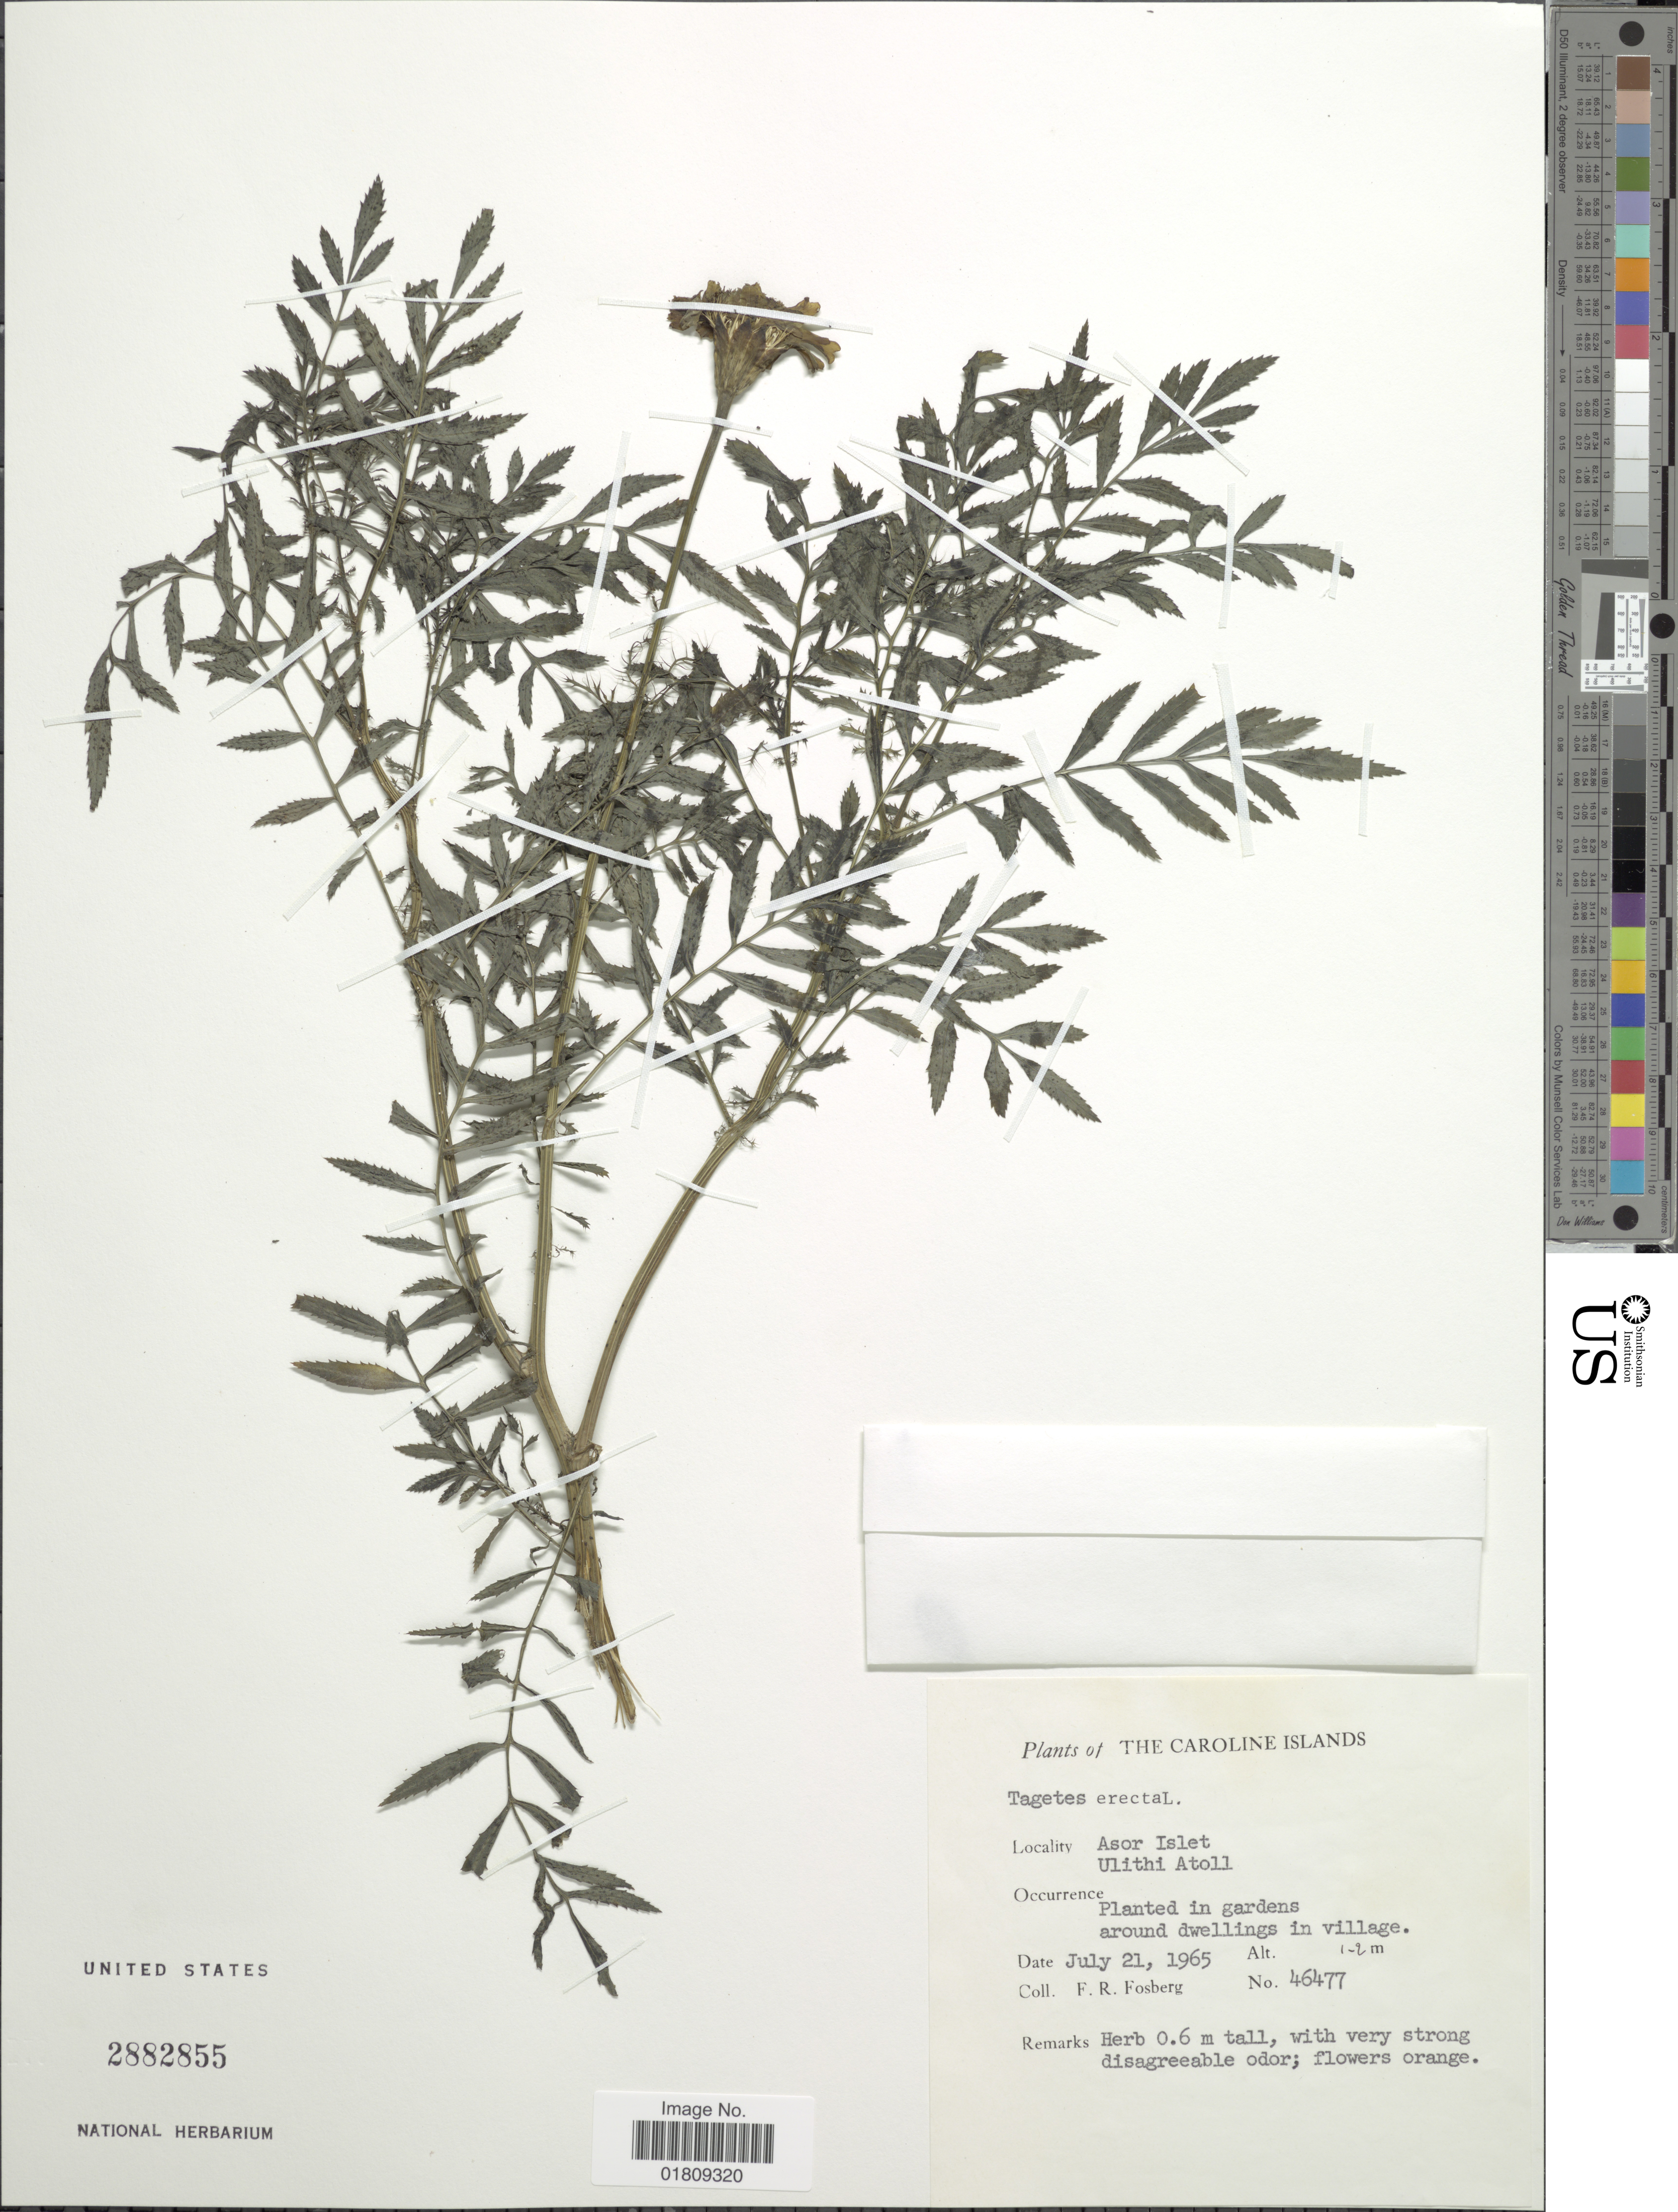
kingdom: Plantae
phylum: Tracheophyta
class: Magnoliopsida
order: Asterales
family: Asteraceae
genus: Tagetes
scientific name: Tagetes erecta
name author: L.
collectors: F. R. Fosberg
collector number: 46477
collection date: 1965-07-21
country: Micronesia, Federated States of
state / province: Yap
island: Ulithi Atoll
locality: Caroline Islands, Asor Islet, Ulithi Atoll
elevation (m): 1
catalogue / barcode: US 2882855